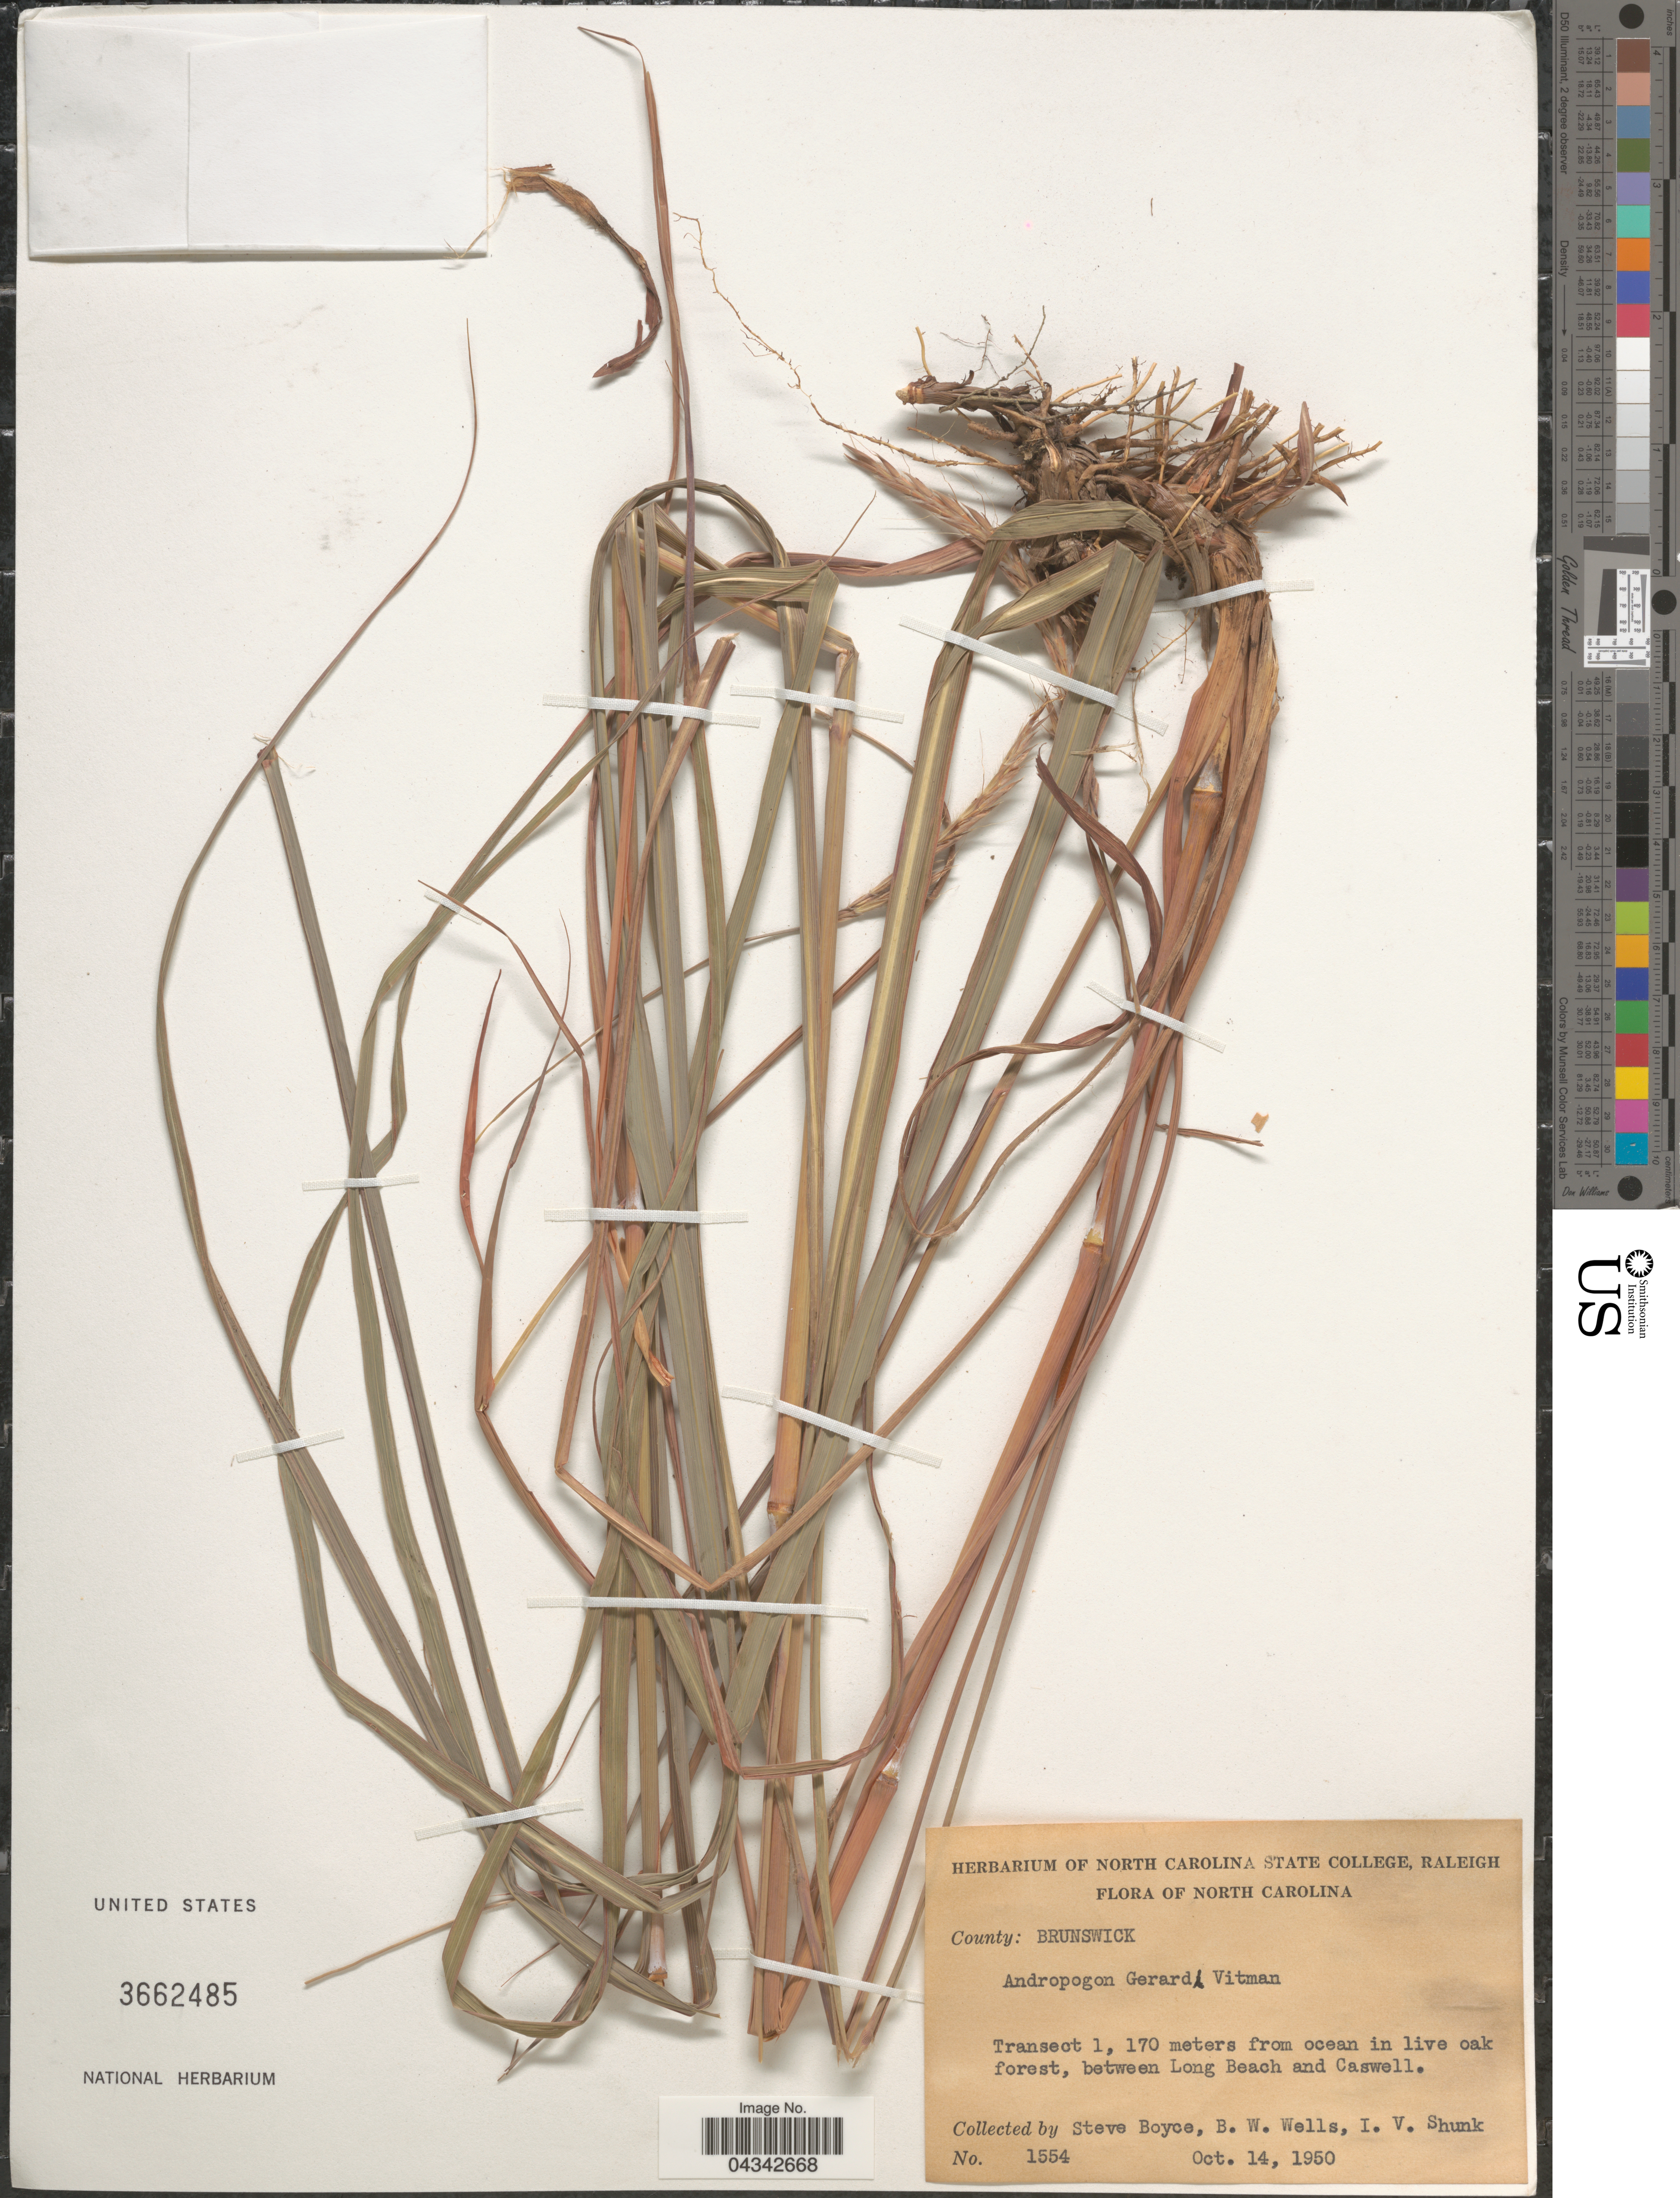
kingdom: Plantae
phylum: Tracheophyta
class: Liliopsida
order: Poales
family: Poaceae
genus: Andropogon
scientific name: Andropogon gerardii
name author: Vitman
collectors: S. Boyce, B. Wells & I. Shunk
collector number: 1554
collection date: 1950-10-14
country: United States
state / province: North Carolina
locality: County: Brunswick. Transect 1, 170 meters from ocean in live oak forest, between Long Beach and Caswell.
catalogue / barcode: US 3662485